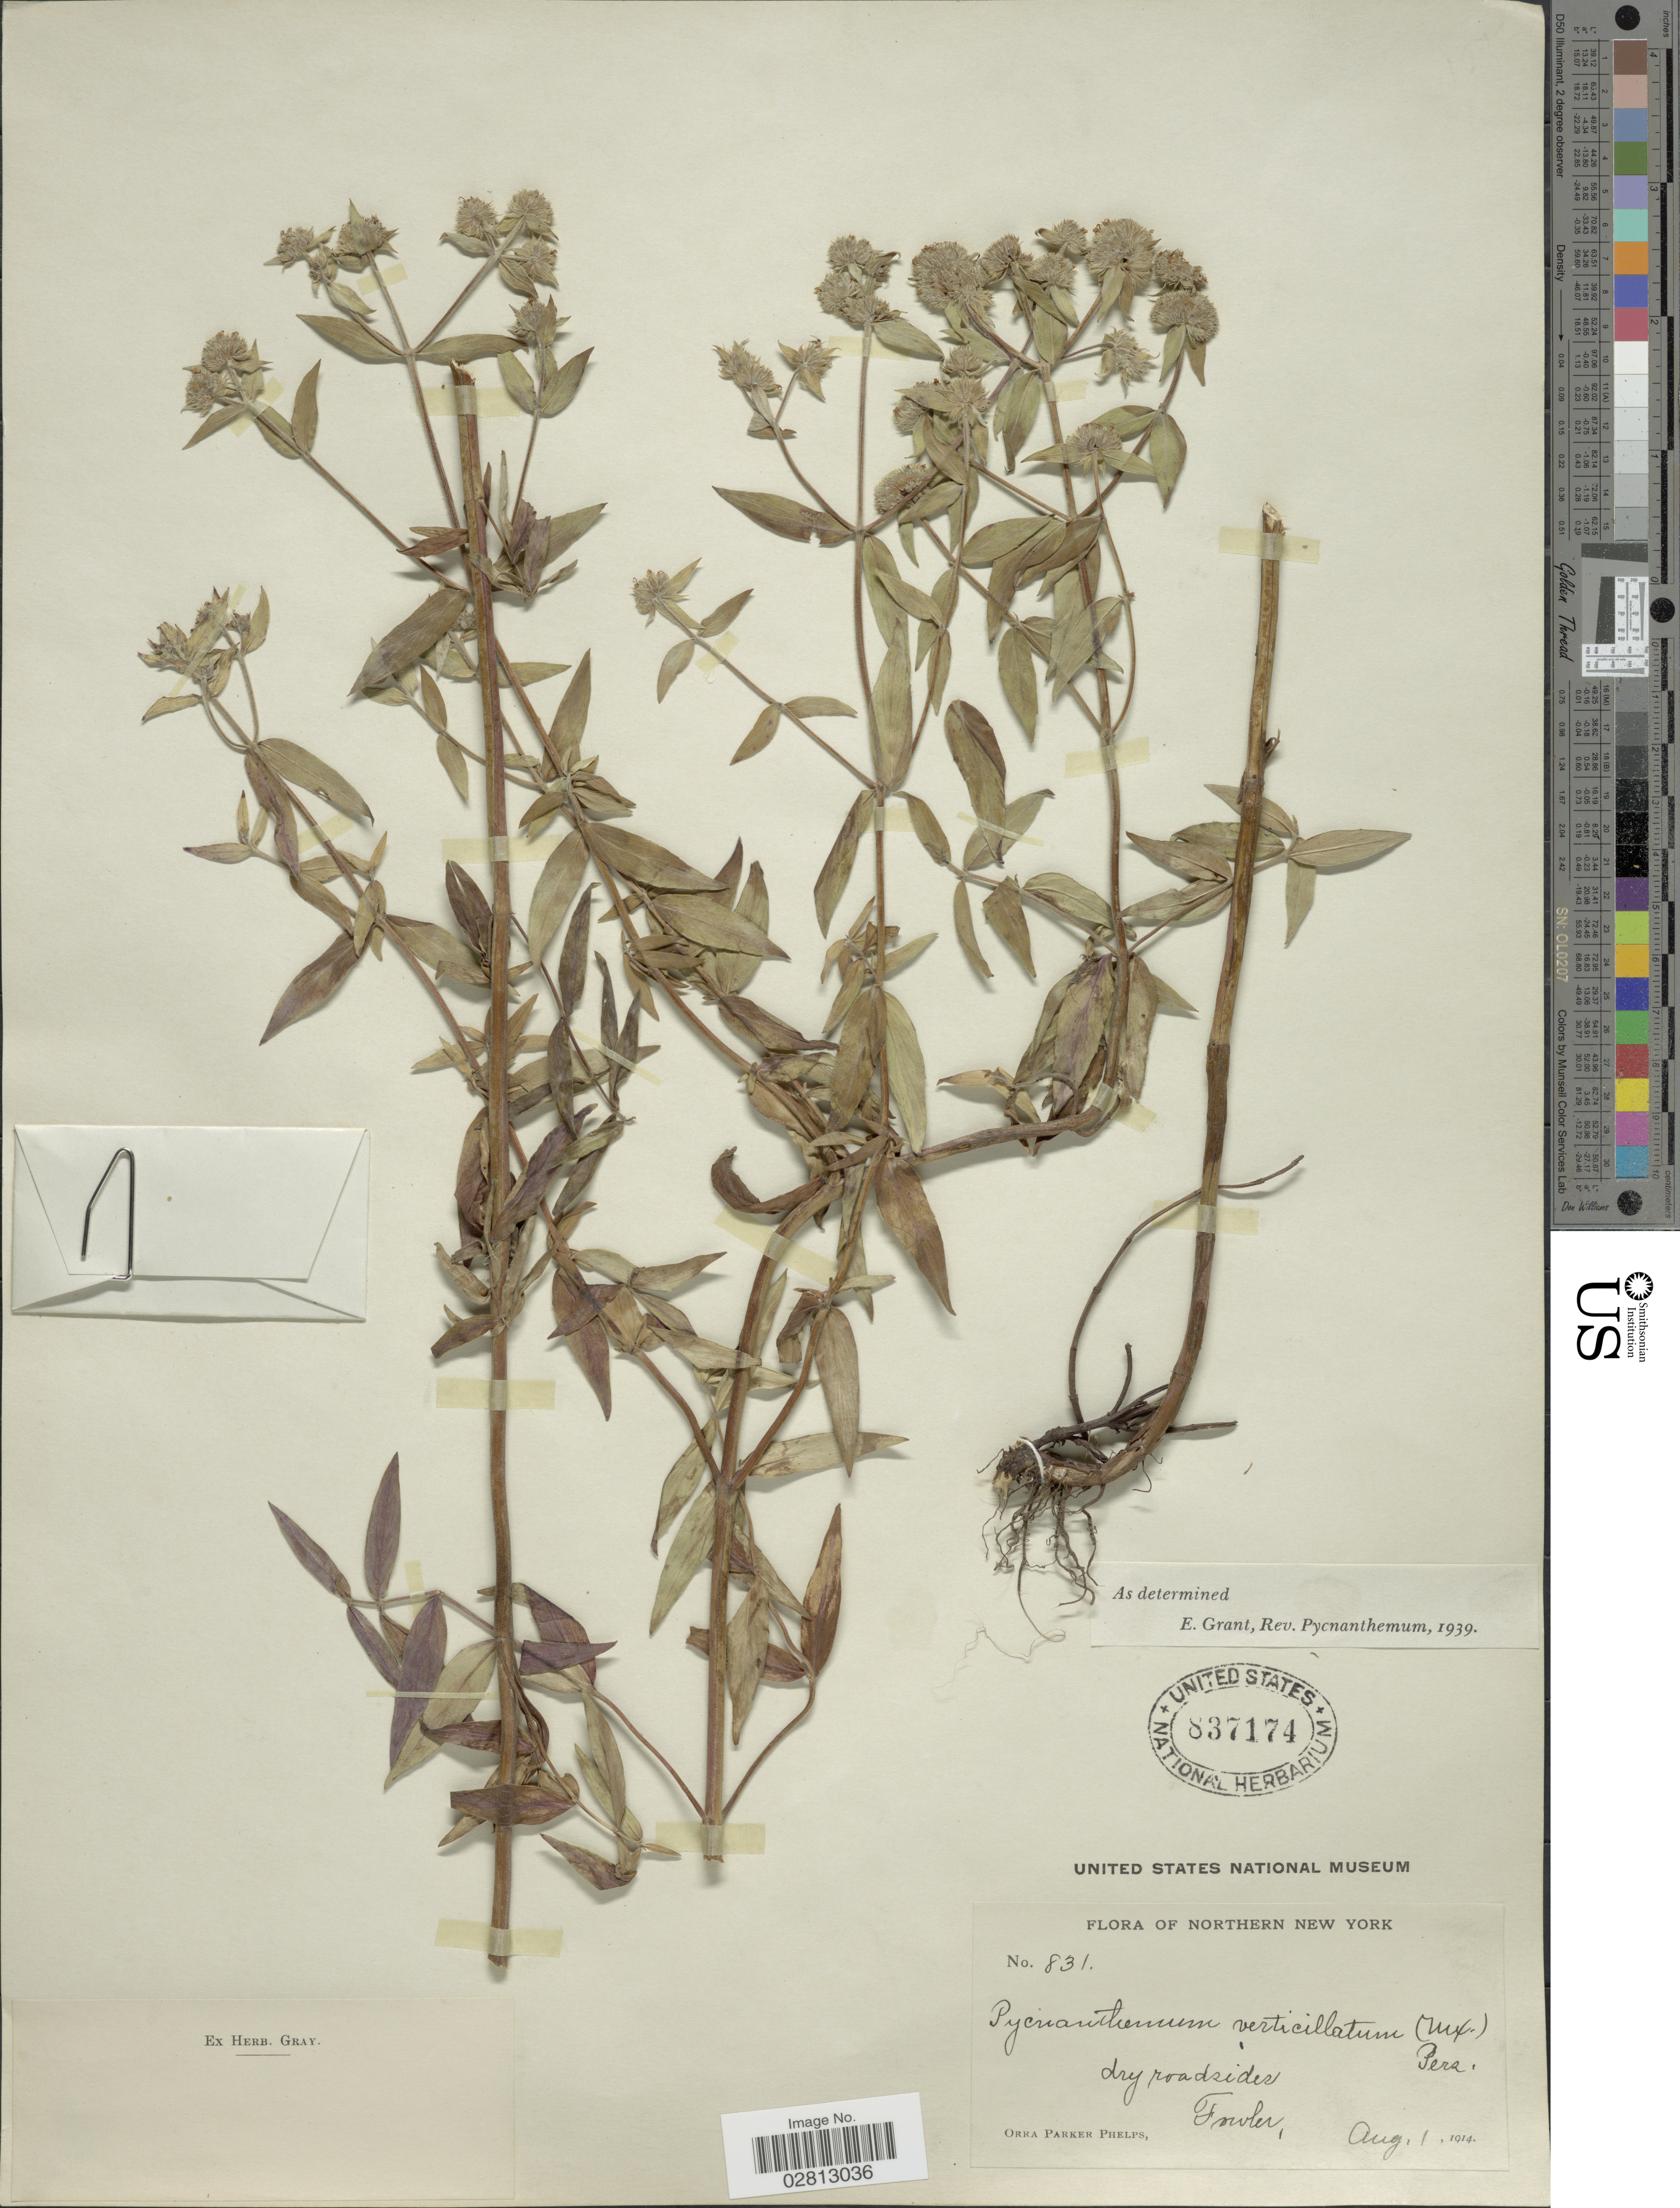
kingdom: Plantae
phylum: Tracheophyta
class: Magnoliopsida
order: Lamiales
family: Lamiaceae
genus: Pycnanthemum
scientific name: Pycnanthemum verticillatum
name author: (Michx.) Pers.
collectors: O. P. Phelps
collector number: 831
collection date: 1914-08-01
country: United States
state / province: New York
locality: Northern New York. Fowler.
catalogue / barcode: US 837174